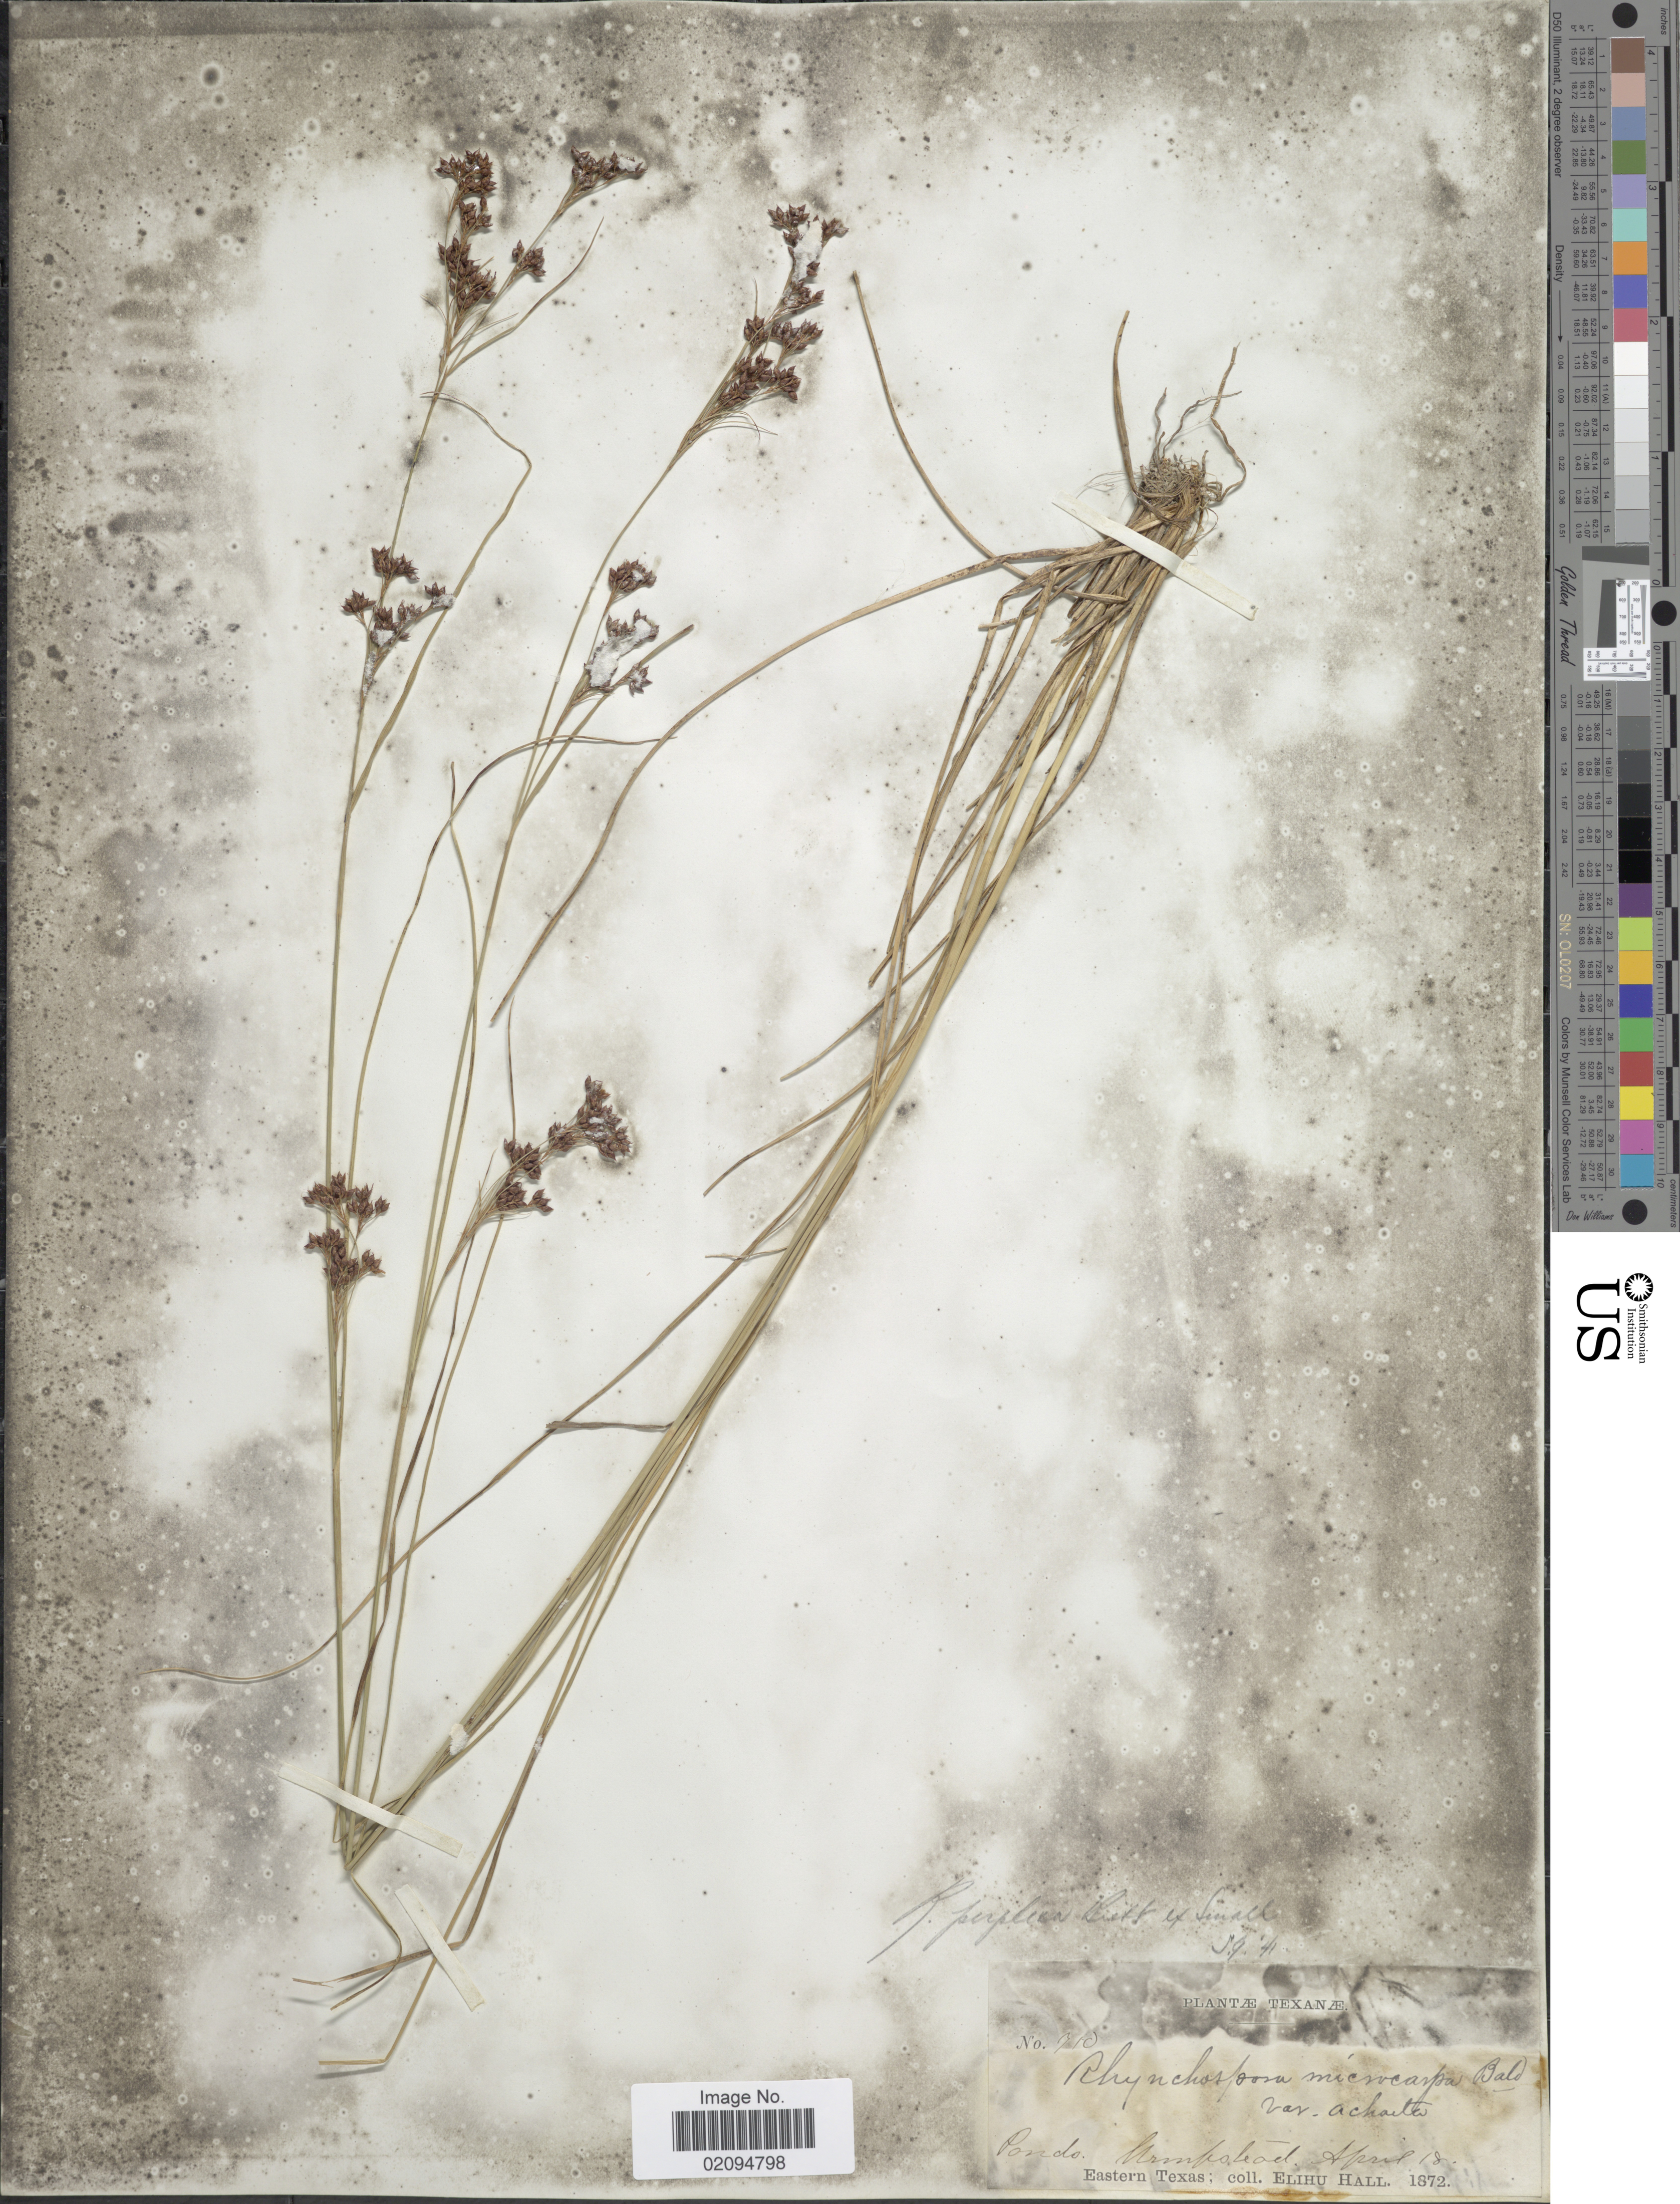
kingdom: Plantae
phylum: Tracheophyta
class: Liliopsida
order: Poales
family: Cyperaceae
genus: Rhynchospora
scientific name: Rhynchospora perplexa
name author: Britton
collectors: E. Hall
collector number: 710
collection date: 1872-04-18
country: United States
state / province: Texas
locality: Ponds Hempstead, Eastern Texas